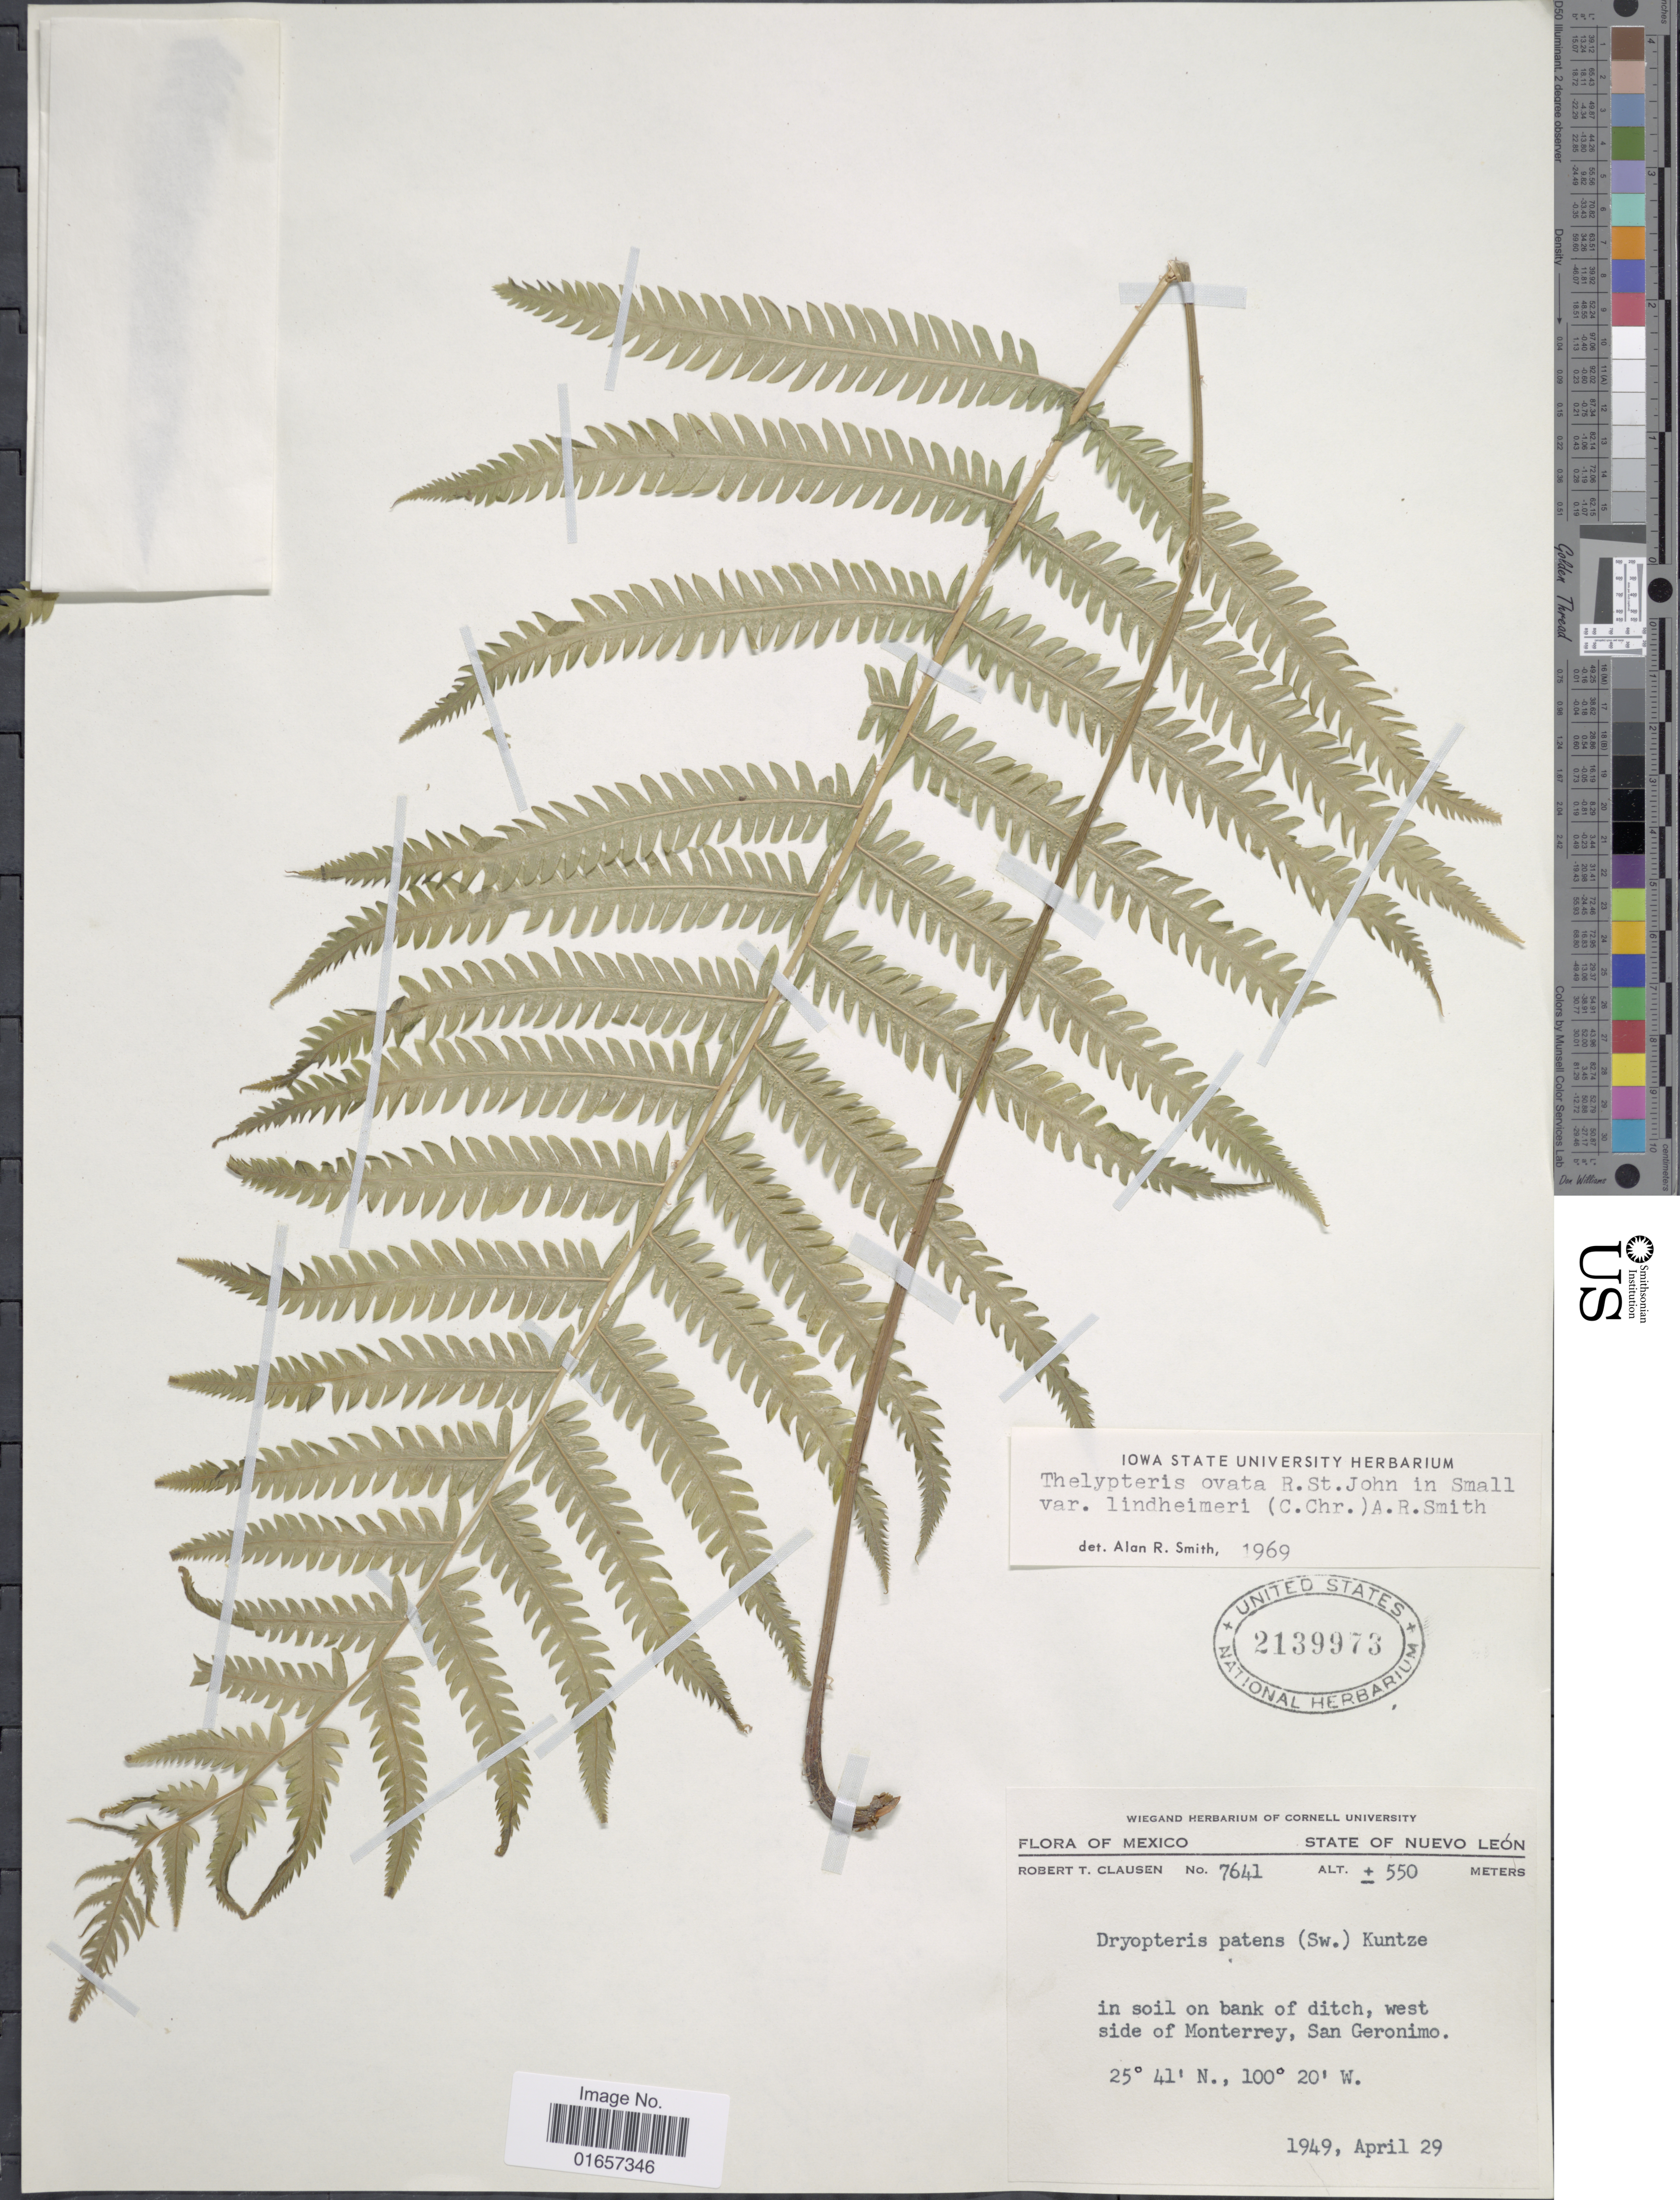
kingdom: Plantae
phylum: Tracheophyta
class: Polypodiopsida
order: Polypodiales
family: Thelypteridaceae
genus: Christella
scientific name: Christella ovata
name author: (R.P. St. John) Á. Löve & D. Löve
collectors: R. T. Clausen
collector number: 7641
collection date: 1949-04-29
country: Mexico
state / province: Nuevo León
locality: Mexico, west side of Monterrey, San Geronimo.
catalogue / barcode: US 2139973